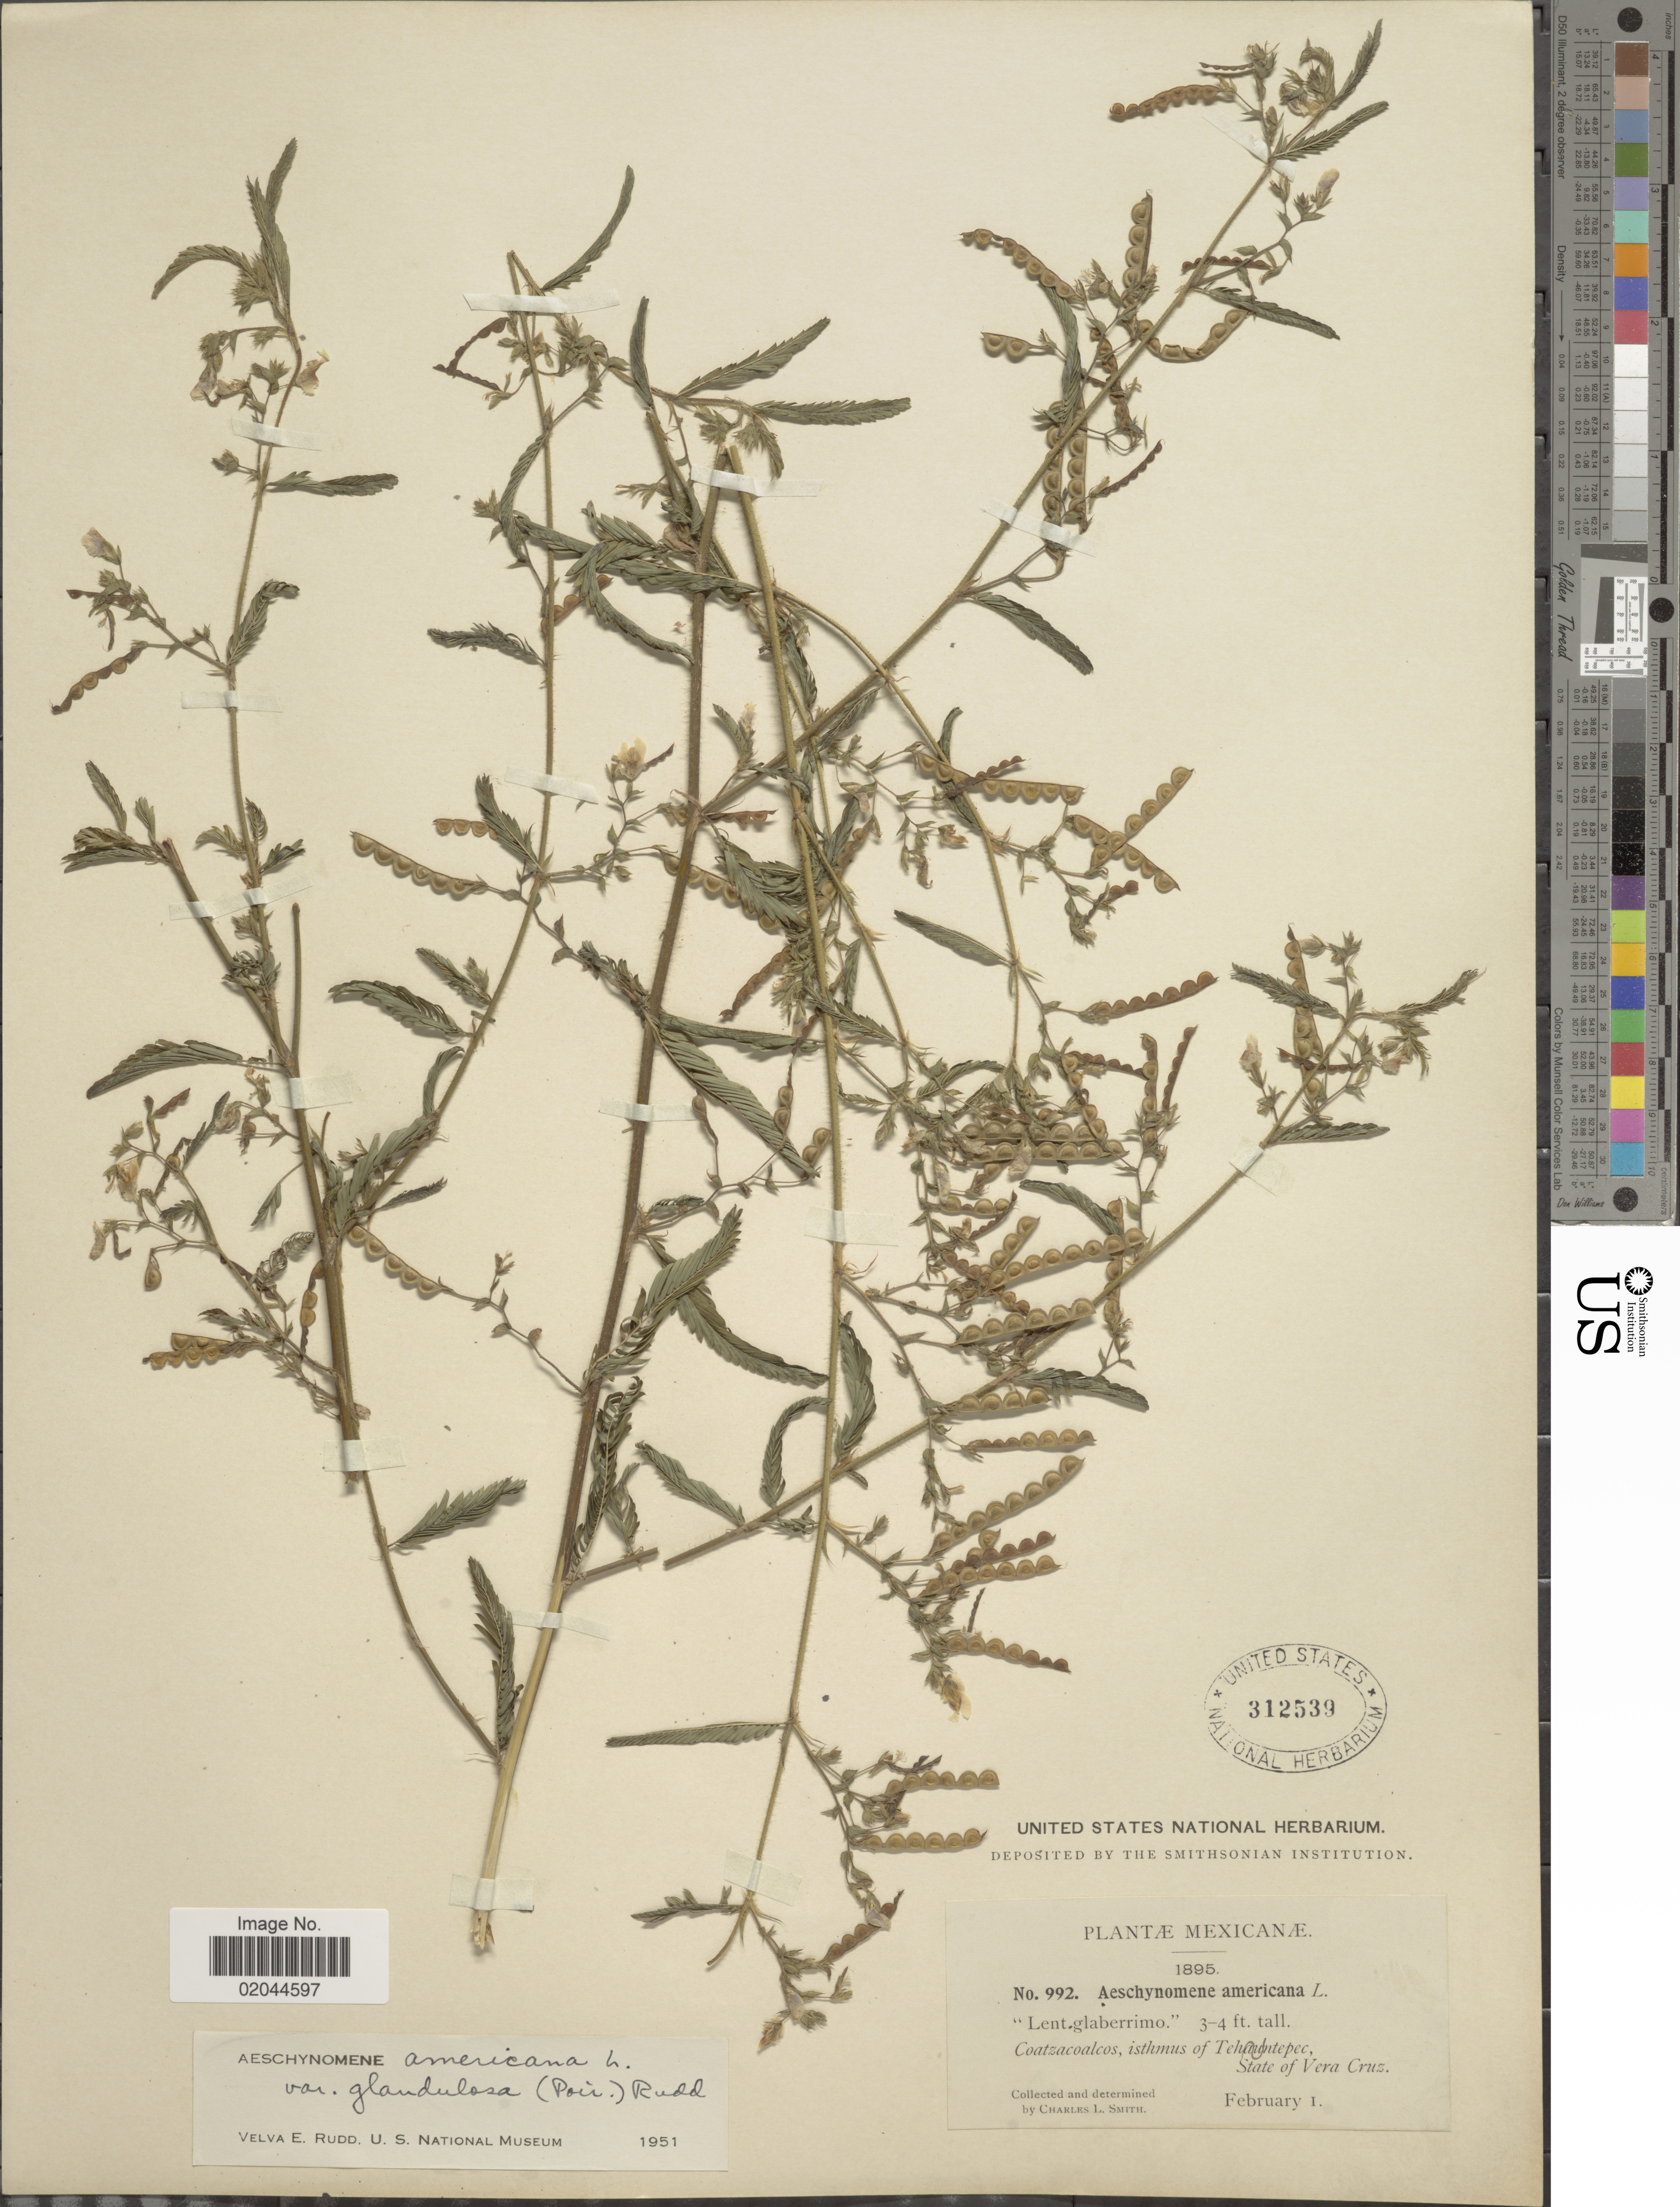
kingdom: Plantae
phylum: Tracheophyta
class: Magnoliopsida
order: Fabales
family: Fabaceae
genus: Aeschynomene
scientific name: Aeschynomene americana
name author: L.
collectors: C. L. Smith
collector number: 992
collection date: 1895-02-01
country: Mexico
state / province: Veracruz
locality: Coatzacoalcos of Tehuantepec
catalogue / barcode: US 312539